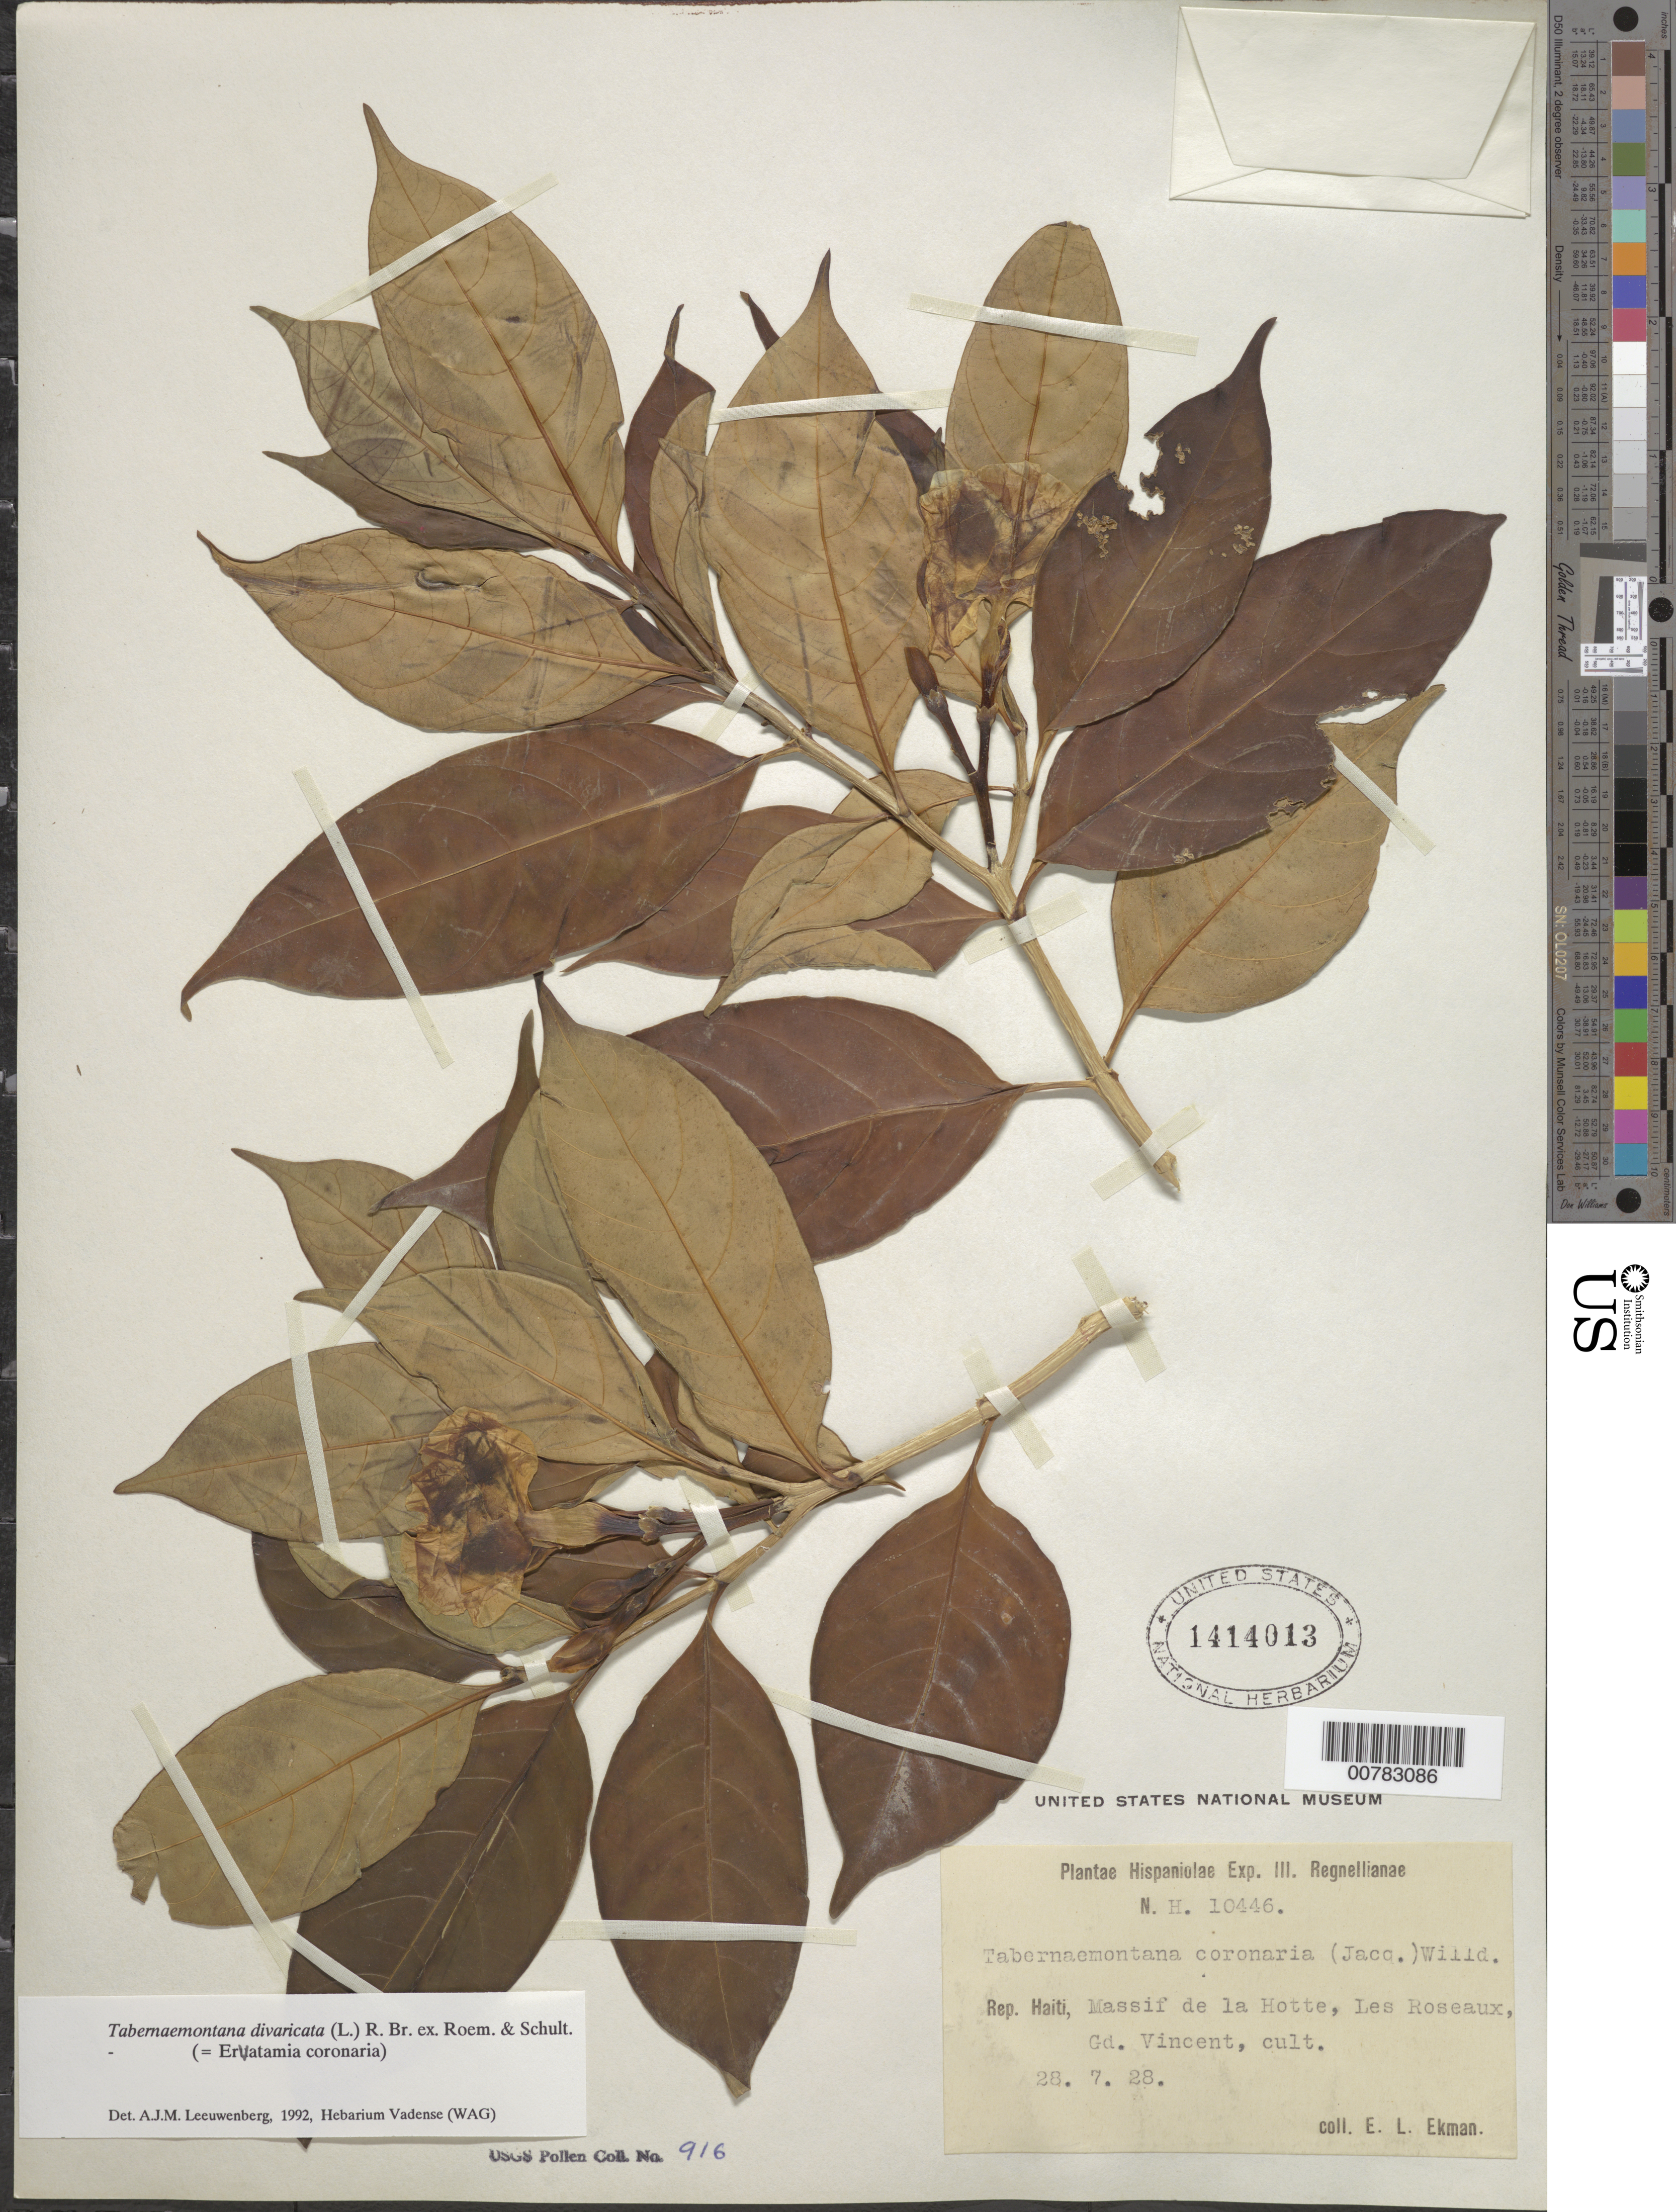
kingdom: Plantae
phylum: Tracheophyta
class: Magnoliopsida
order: Gentianales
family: Apocynaceae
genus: Tabernaemontana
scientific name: Tabernaemontana divaricata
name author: (L.) R. Br. ex Roem. & Schult.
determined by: Leeuwenberg, A. J. M.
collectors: E. L. Ekman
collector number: H 10446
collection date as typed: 28 Jul 1928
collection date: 1928-07-28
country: Haiti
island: Hispaniola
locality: Massif de la Hotte, Les Roseaux, Gd. Vincent.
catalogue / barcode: US 1414013